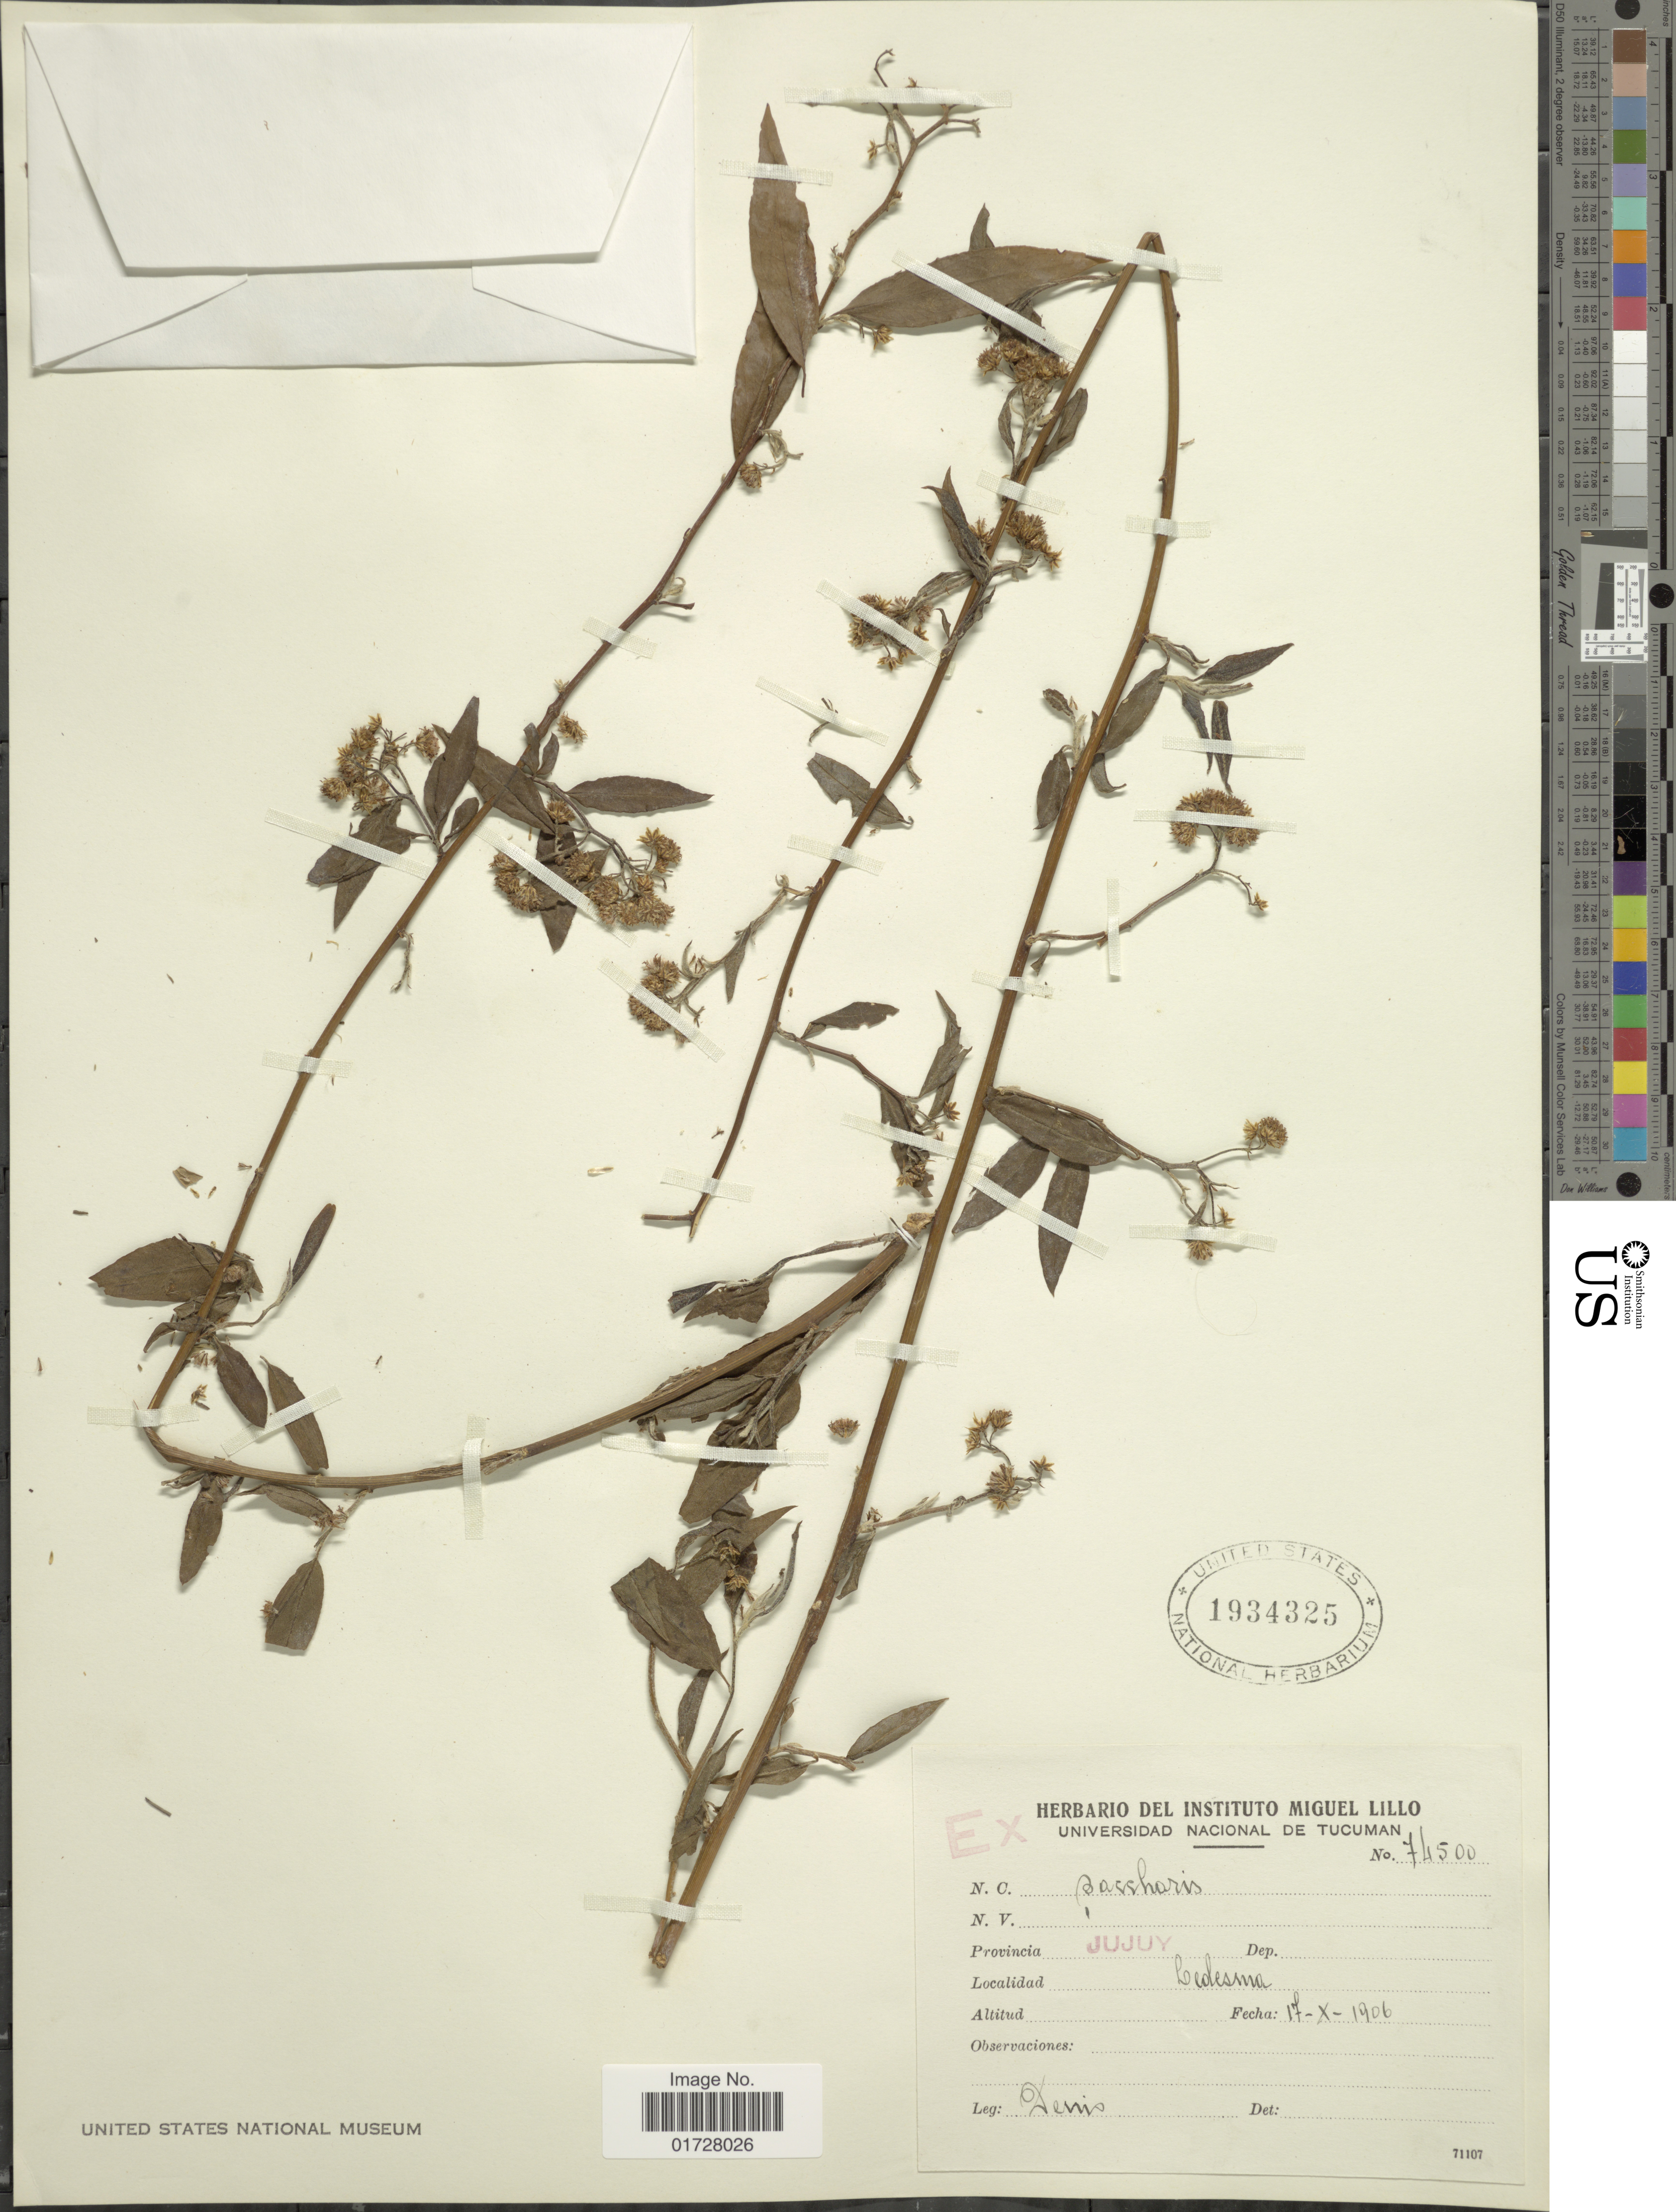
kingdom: Plantae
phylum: Tracheophyta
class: Magnoliopsida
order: Asterales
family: Asteraceae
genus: Baccharis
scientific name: Baccharis sp.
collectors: -. Denis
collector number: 74500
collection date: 1906-10-17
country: Argentina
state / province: Jujuy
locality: Ledesma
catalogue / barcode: US 1934325